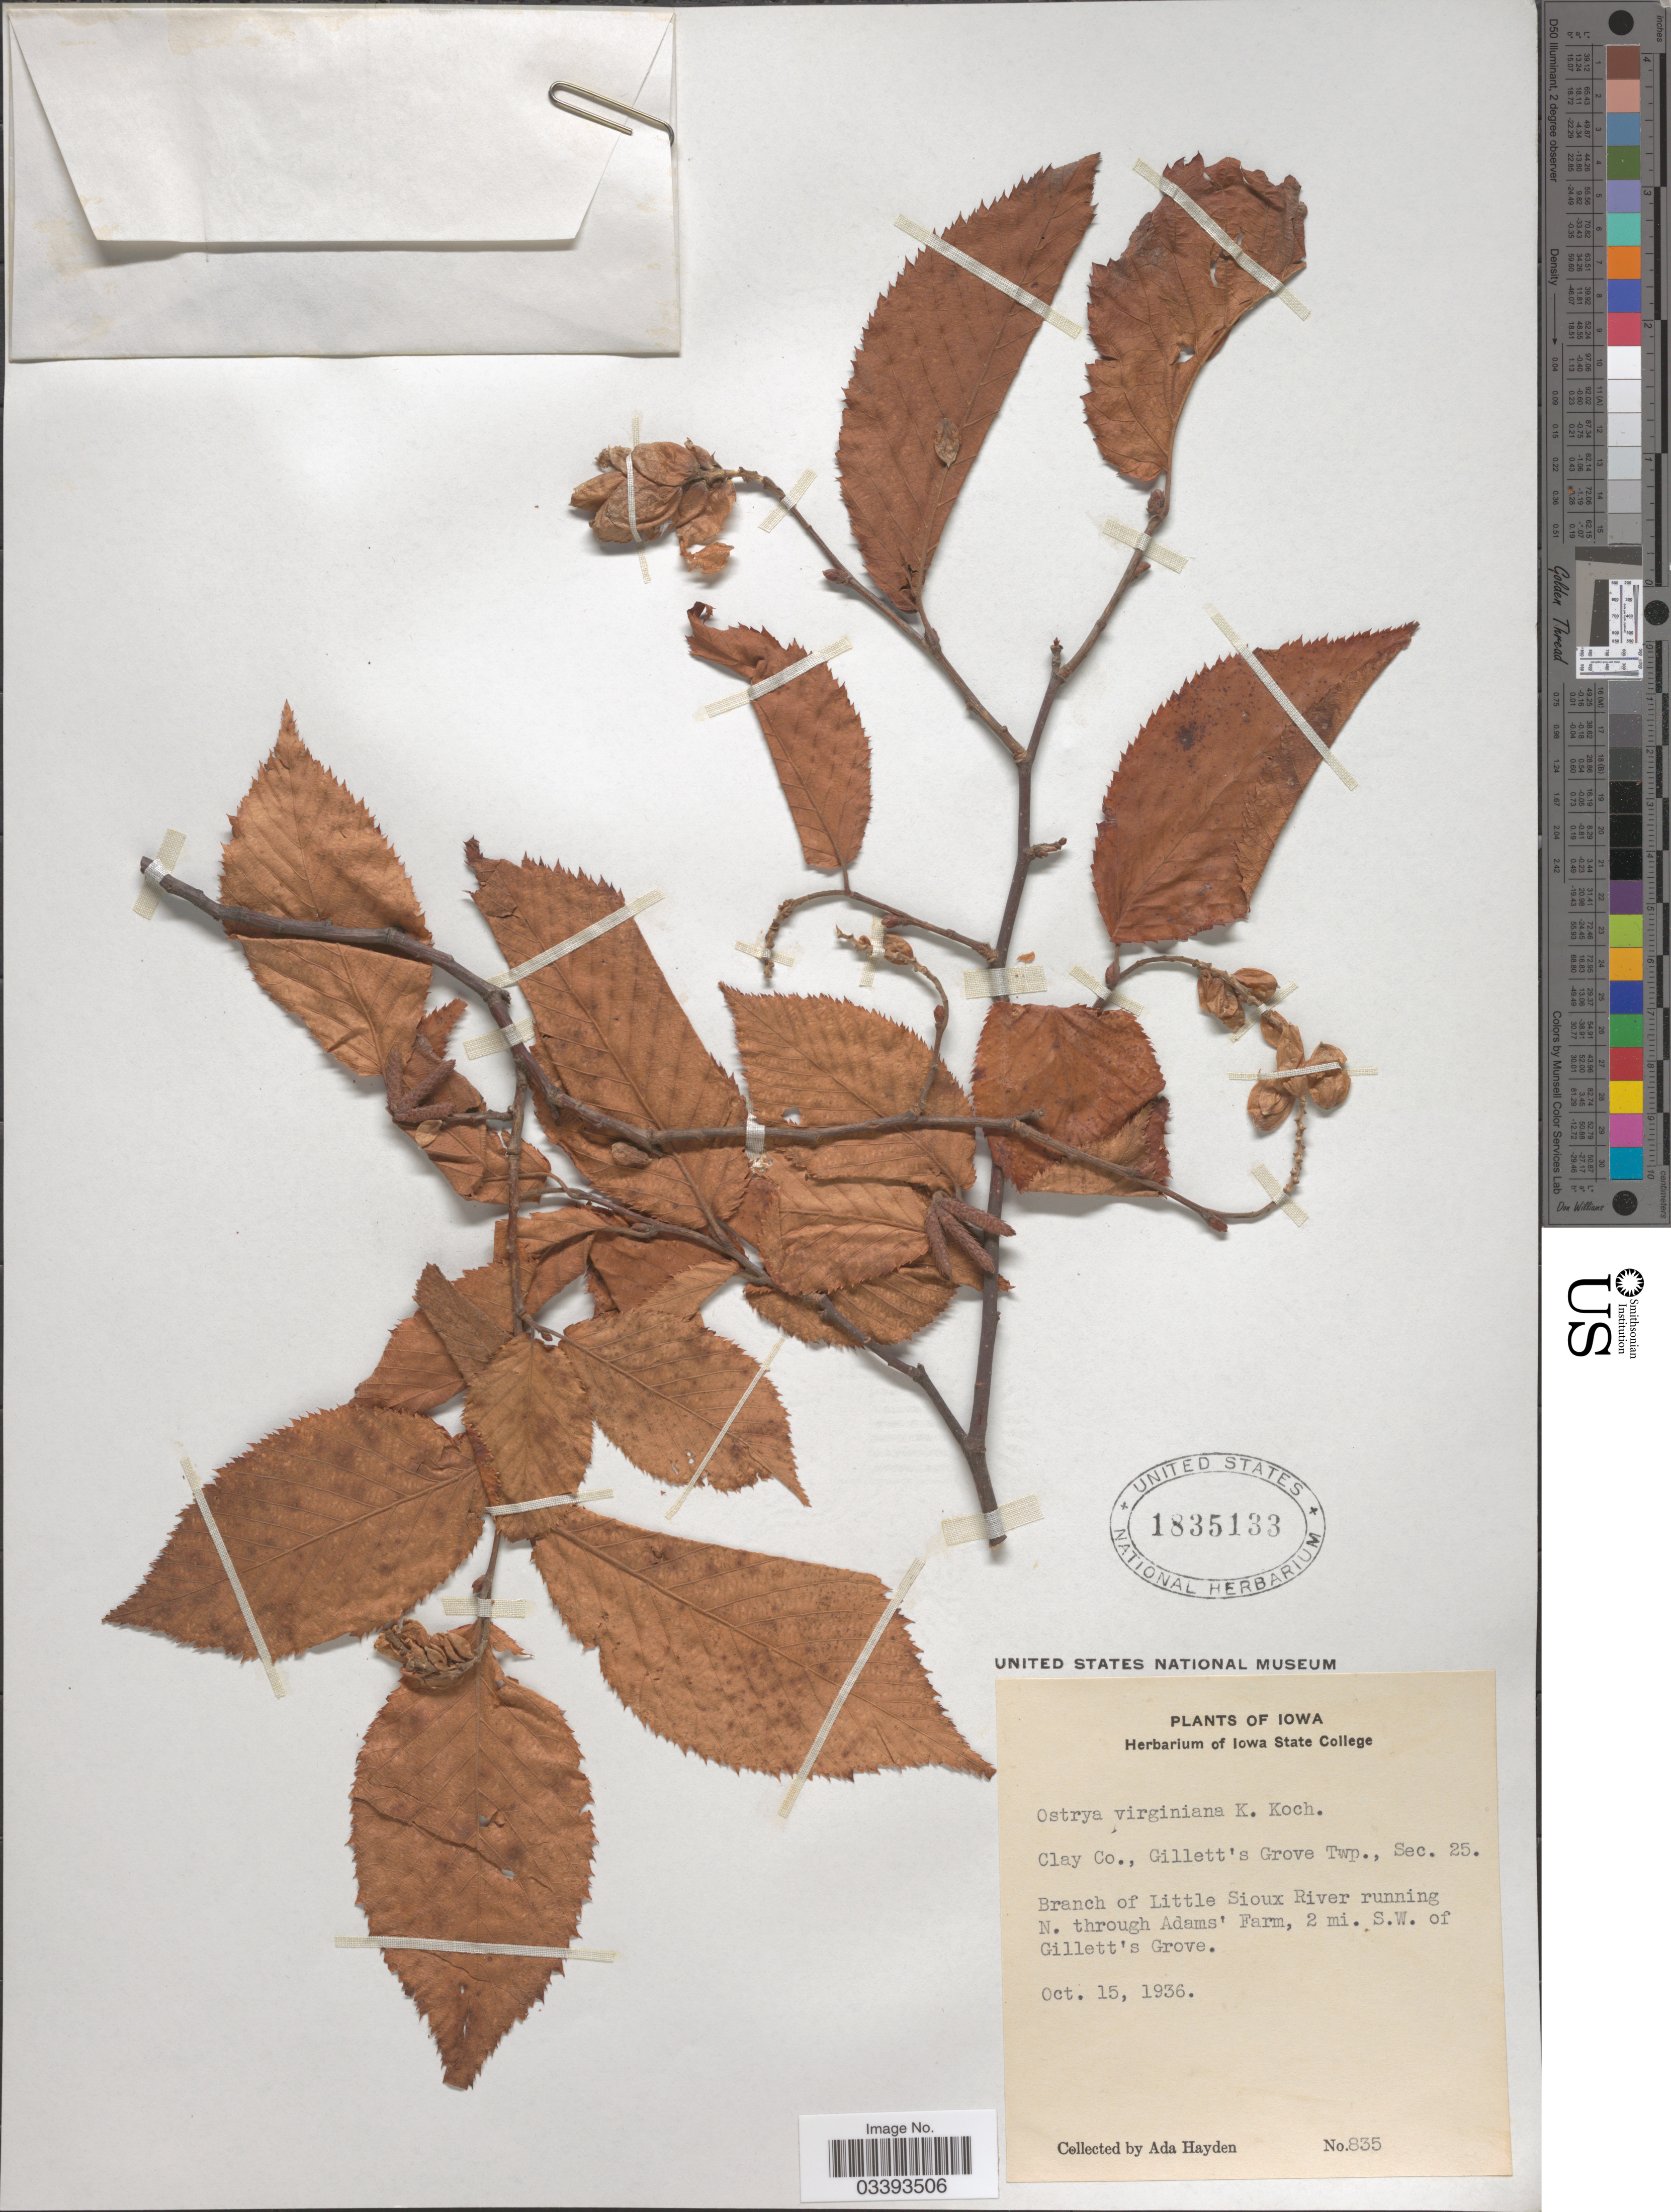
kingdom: Plantae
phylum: Tracheophyta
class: Magnoliopsida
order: Fagales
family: Betulaceae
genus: Ostrya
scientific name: Ostrya virginiana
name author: (Mill.) K. Koch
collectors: Ada Hayden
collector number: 835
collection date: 1936-10-15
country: United States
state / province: Iowa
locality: Clay Co., Gillett's Grove Twp., Sec. 25. Branch of Little Sioux River running N. through Adam's Farm, 2 mi. S.W. of Gillett's Grove.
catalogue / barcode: US 1835133